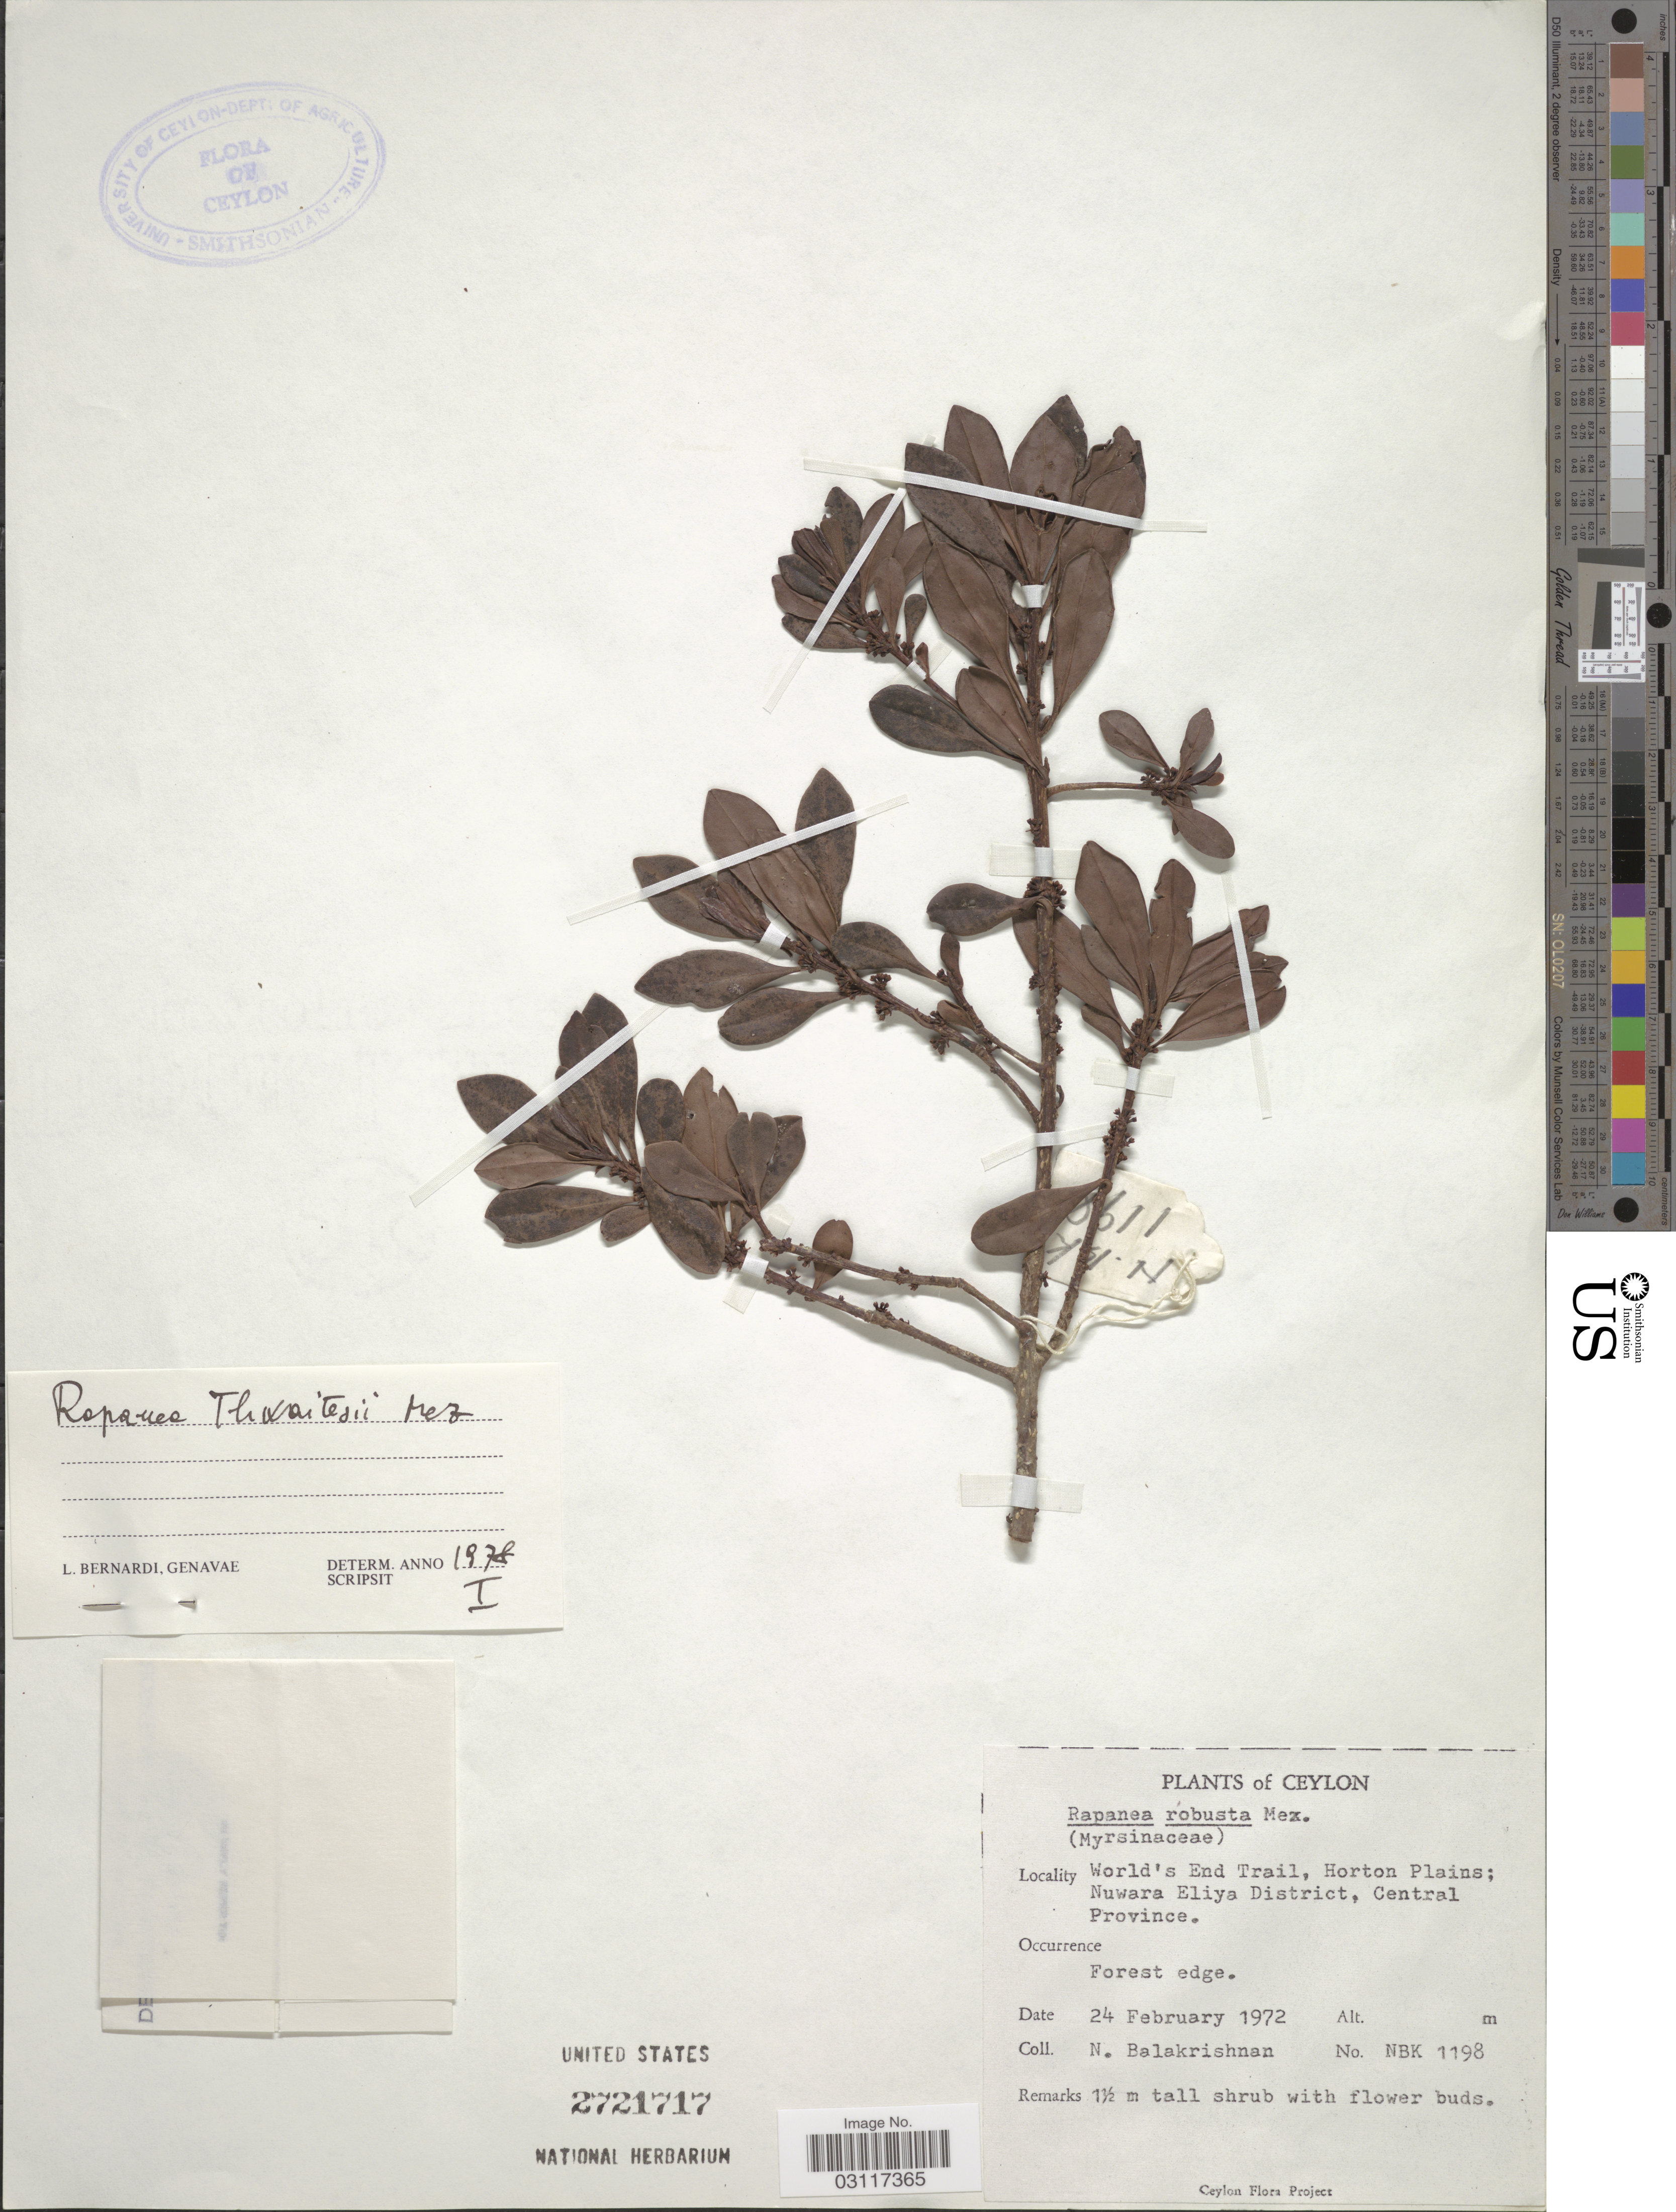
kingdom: Plantae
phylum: Tracheophyta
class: Magnoliopsida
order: Ericales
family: Primulaceae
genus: Myrsine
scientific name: Myrsine thwaitesii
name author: (Mez) Wadhwa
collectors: N. Balakrishnan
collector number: NBK 1198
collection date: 1972-02-24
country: Sri Lanka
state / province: Central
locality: Ceylon, World's End Trail, Horton Plains, Nuwara Eliya District, Central Province.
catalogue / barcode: US 2721717